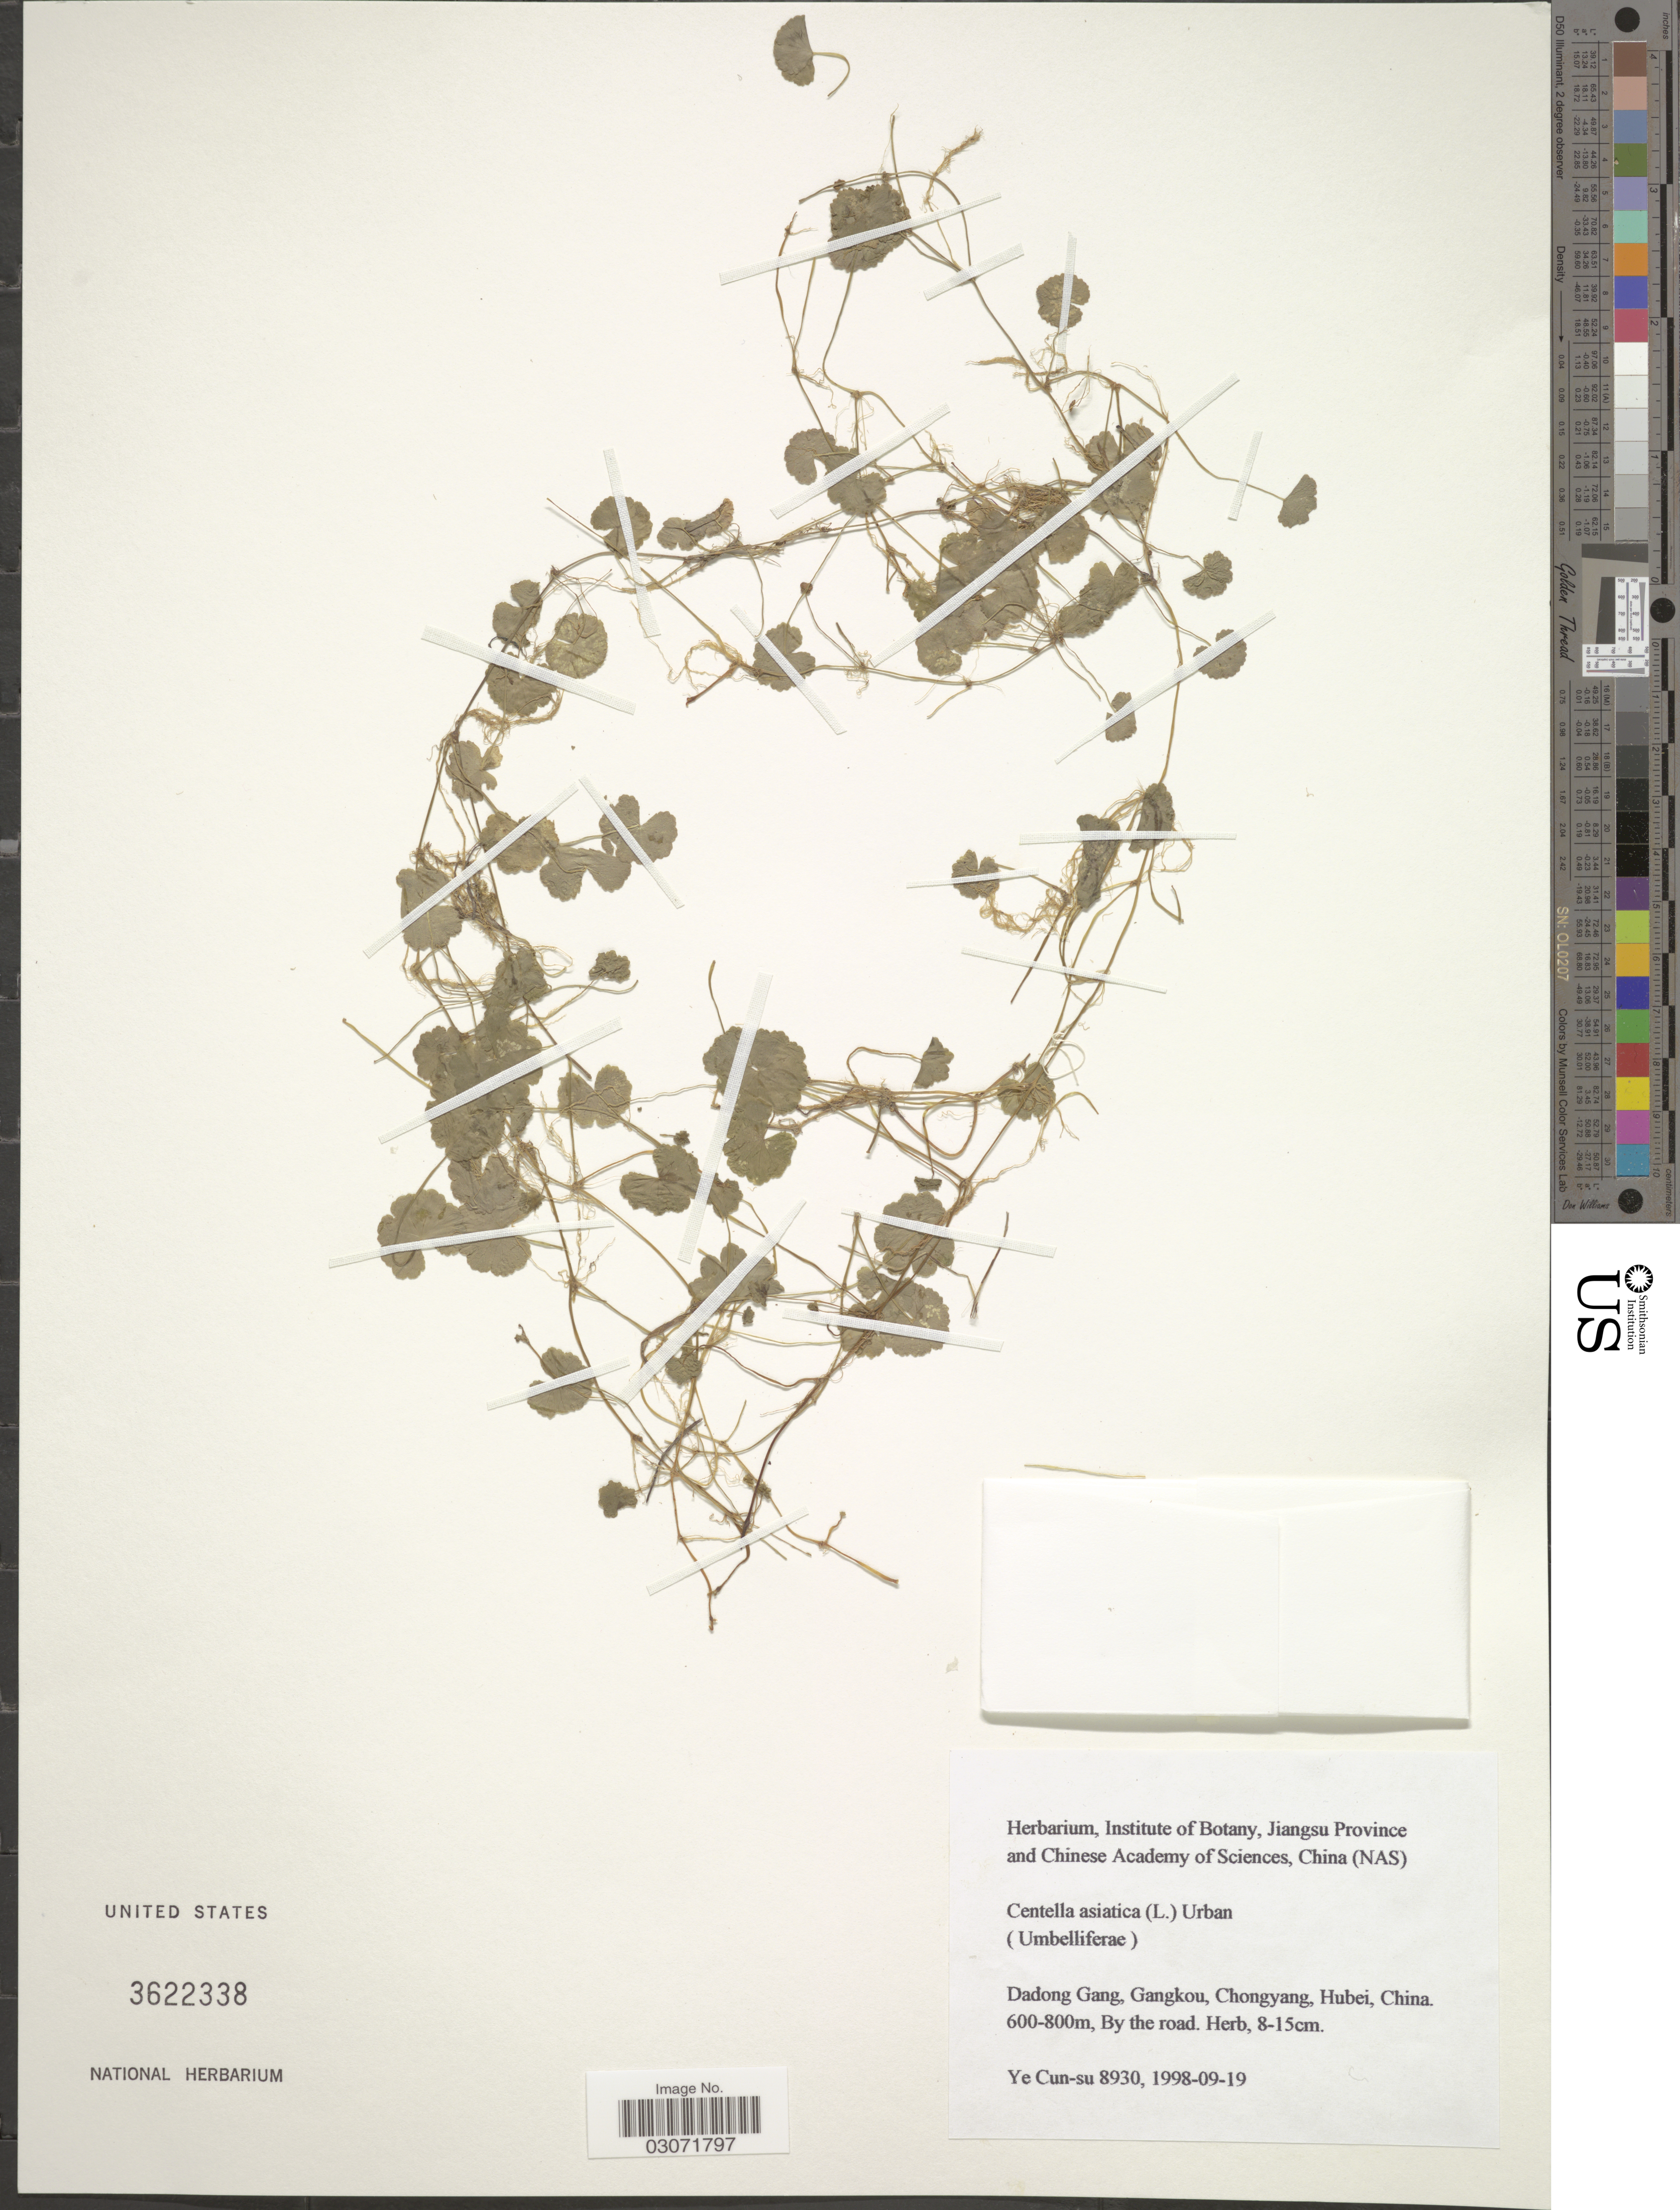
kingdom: Plantae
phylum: Tracheophyta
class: Magnoliopsida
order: Apiales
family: Apiaceae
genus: Centella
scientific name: Centella asiatica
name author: (L.) Urb.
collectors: Ye Cun-su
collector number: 8930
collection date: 1998-09-19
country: China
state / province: Hubei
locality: Dadong Gang, Gangkou, Chongyang.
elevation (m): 600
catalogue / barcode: US 3622338